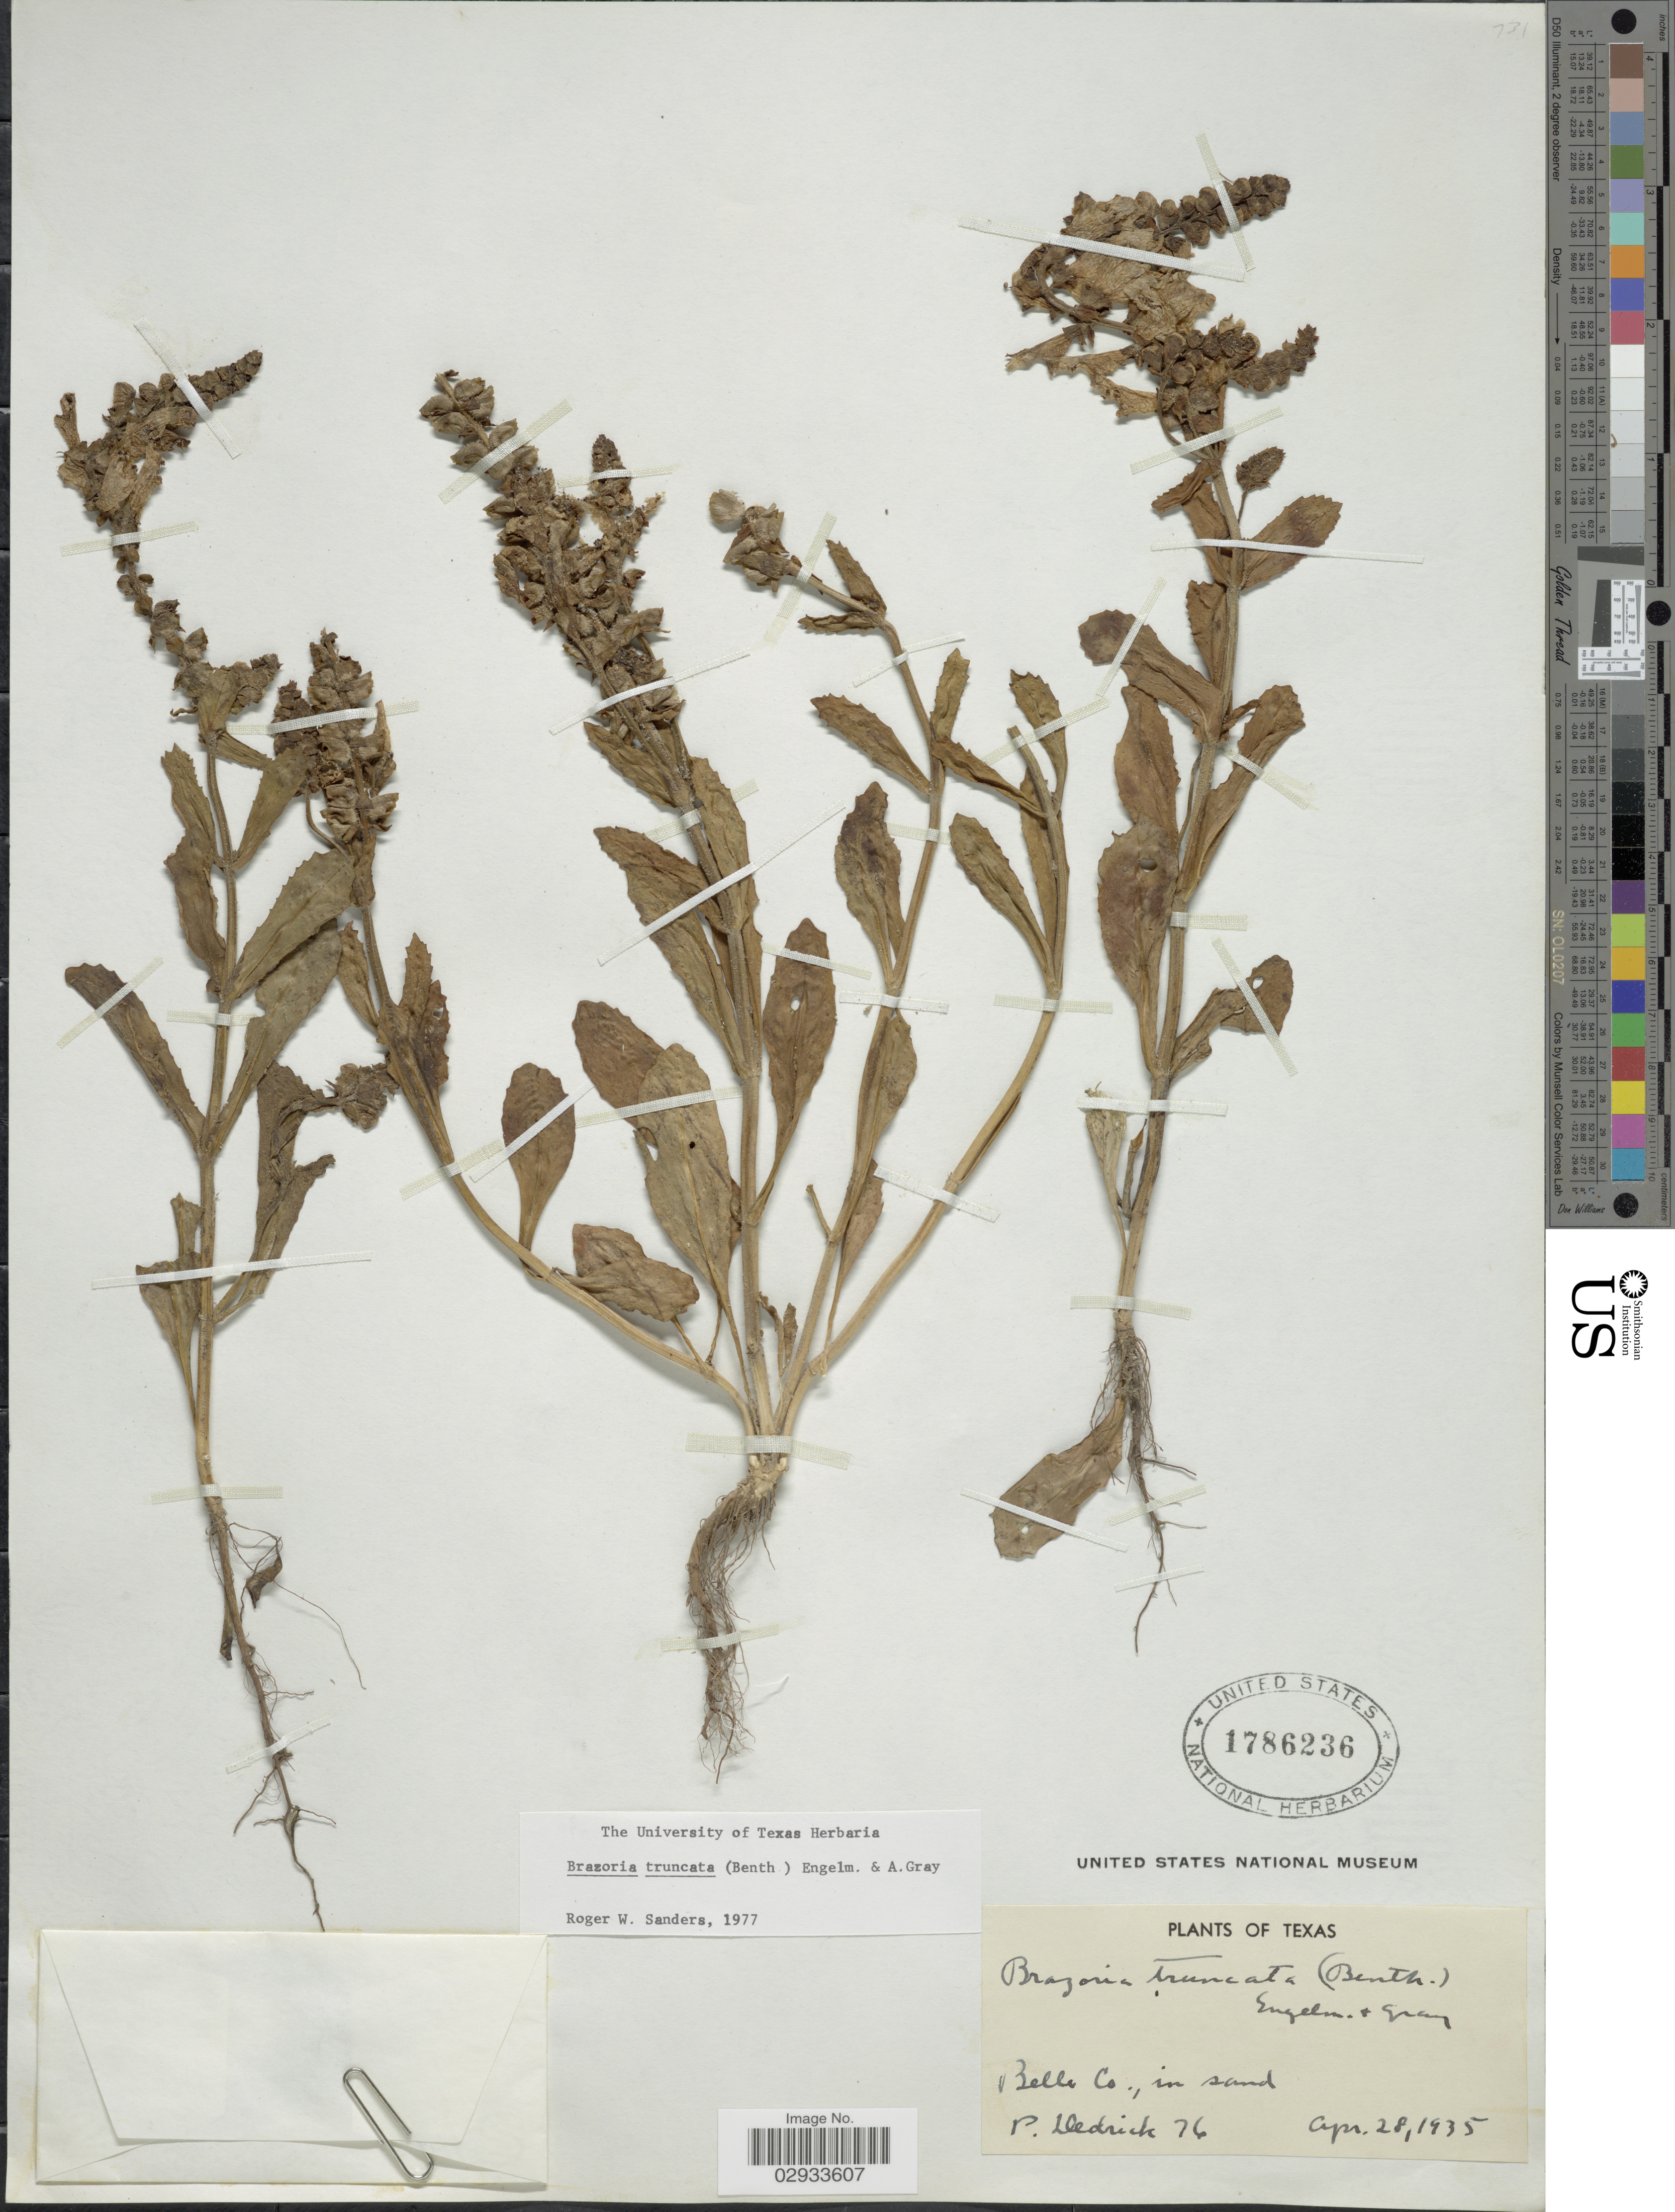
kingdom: Plantae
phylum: Tracheophyta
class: Magnoliopsida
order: Lamiales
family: Lamiaceae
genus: Brazoria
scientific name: Brazoria truncata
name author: (Benth.) Engelm. & A. Gray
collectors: P. Hedrick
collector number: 76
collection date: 1935-04-28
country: United States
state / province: Texas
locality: Belle Co., in sand.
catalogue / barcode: US 1786236